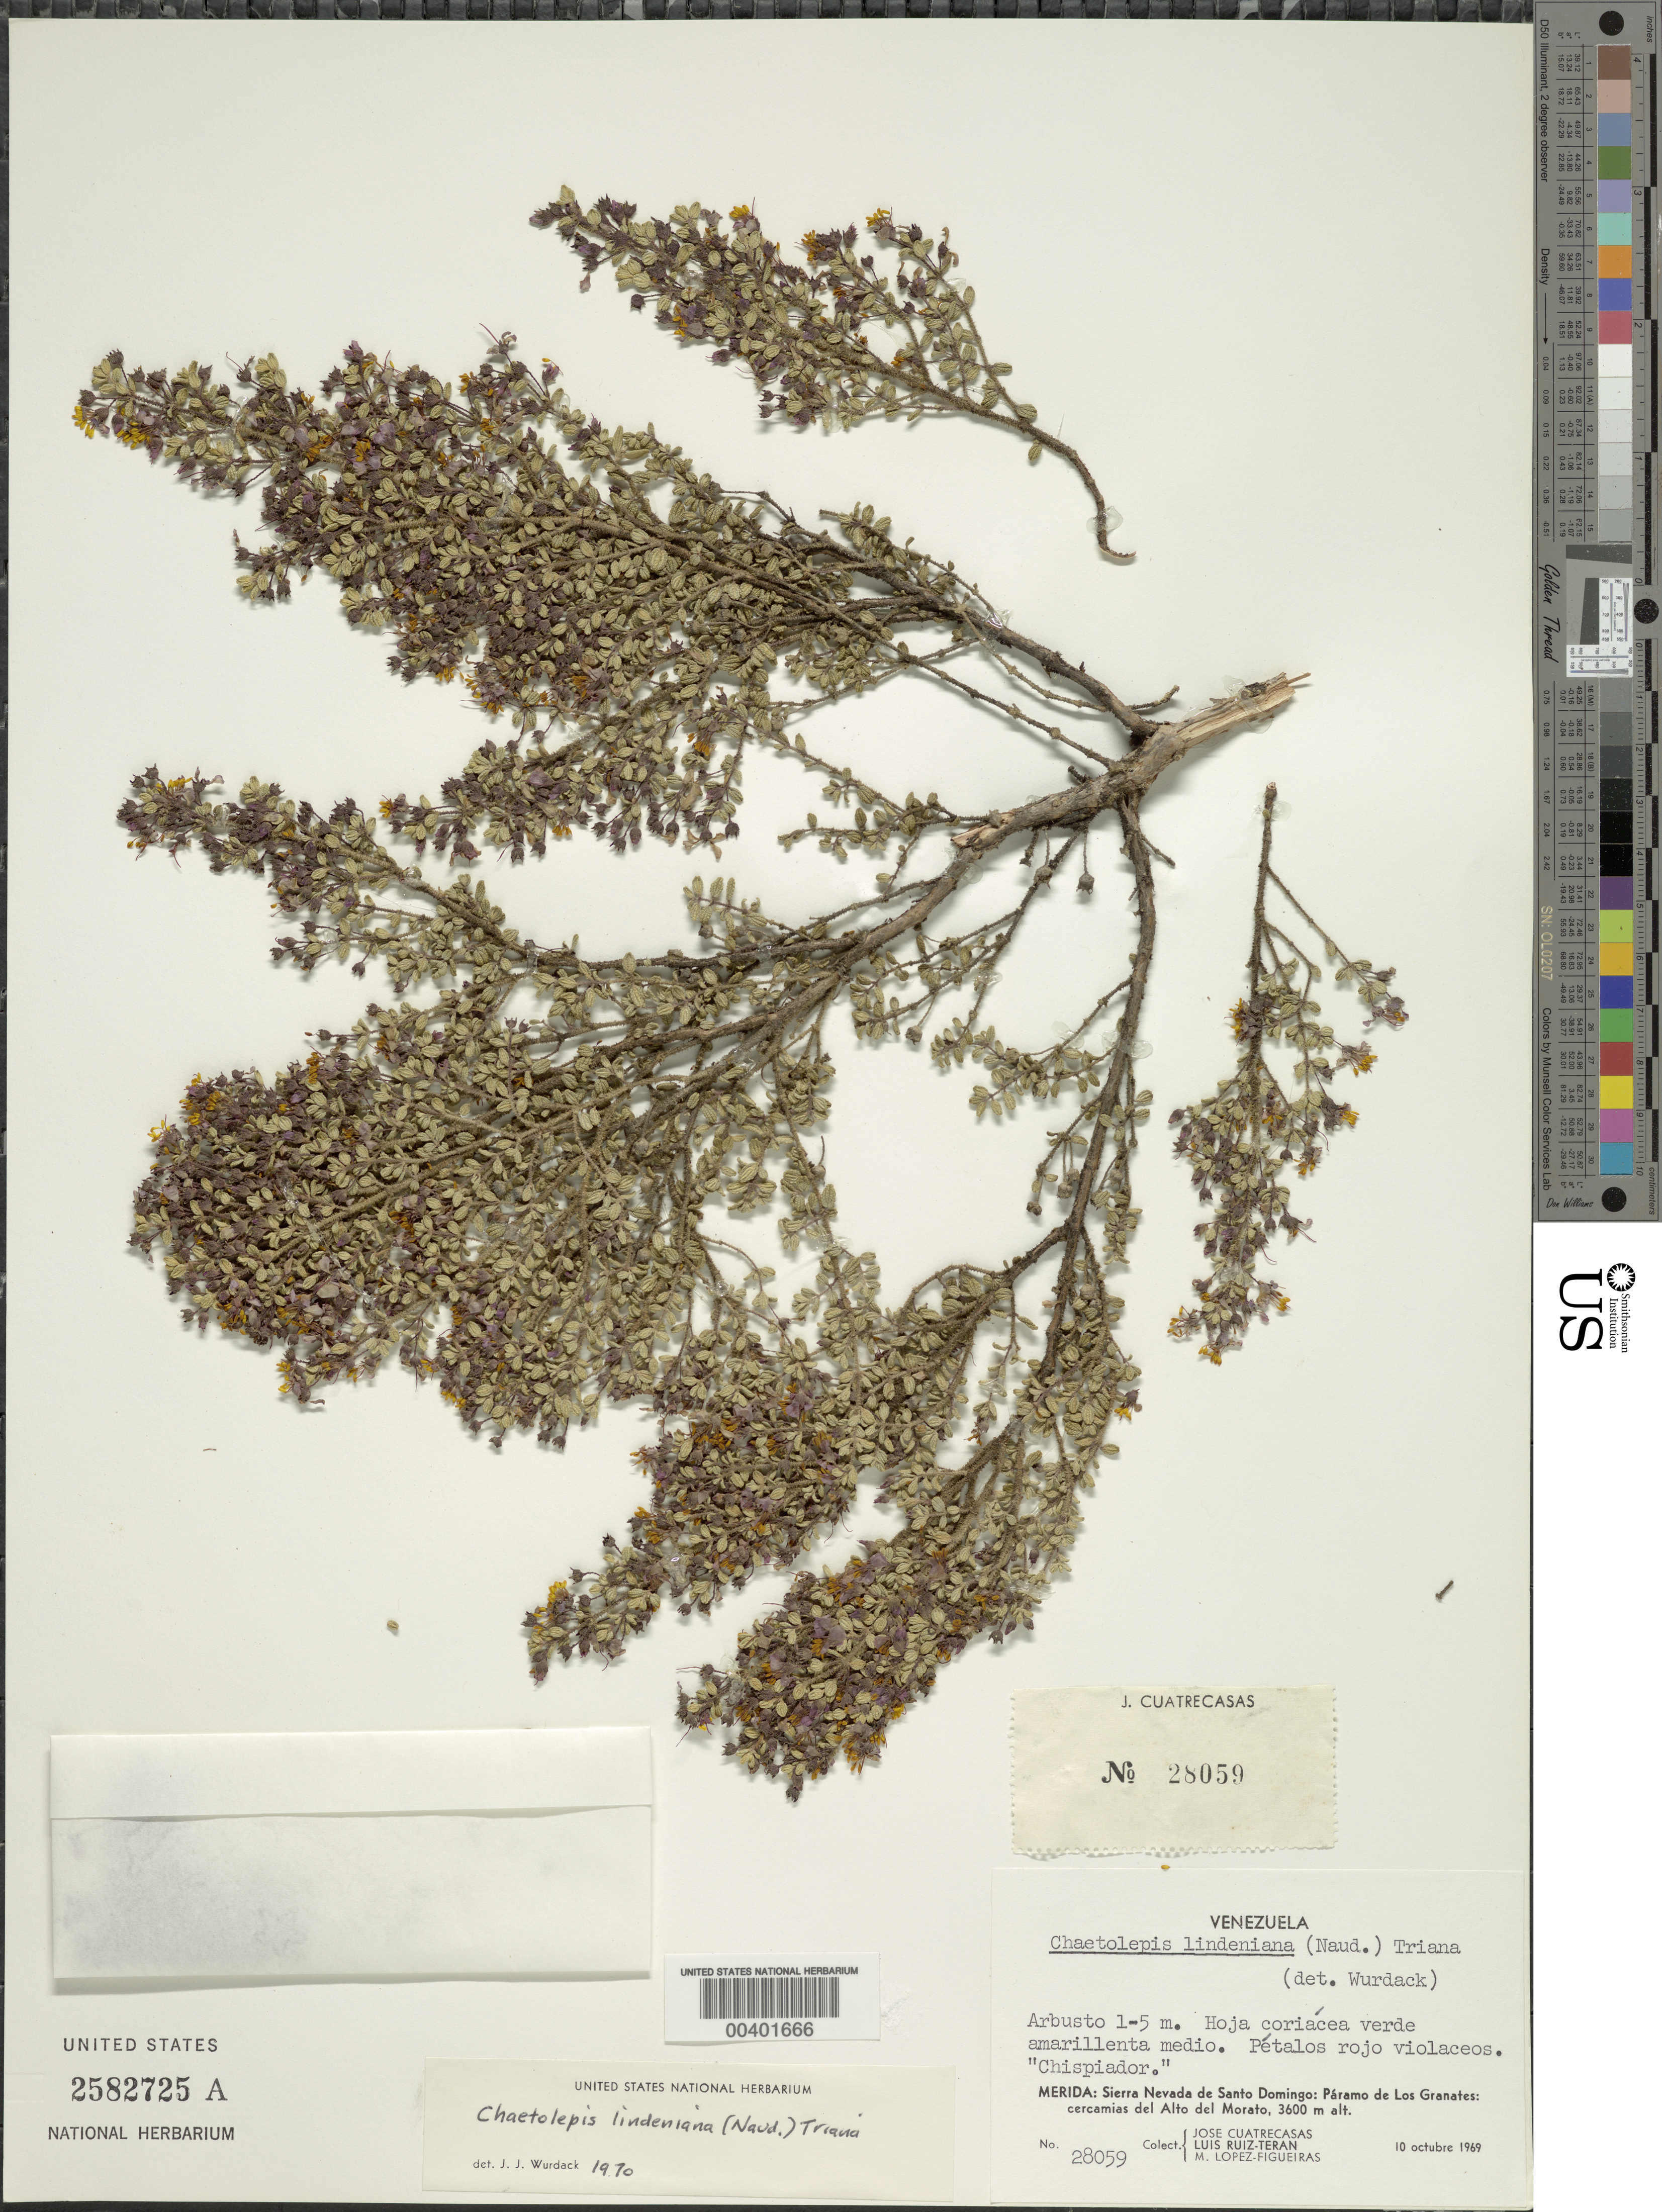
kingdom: Plantae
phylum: Tracheophyta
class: Magnoliopsida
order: Myrtales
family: Melastomataceae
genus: Chaetolepis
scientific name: Chaetolepis lindeniana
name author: (Naudin) Triana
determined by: Wurdack, John J., (US), US (UNITED STATES)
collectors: J. Cuatrecasas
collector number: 28059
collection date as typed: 10 Oct 1969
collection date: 1969-10-10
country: Venezuela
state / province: Mérida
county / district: Rangel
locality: Paramo de Los Granates. Cercamias del Alto del Morato. Granates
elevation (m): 3600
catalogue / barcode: US 2582725A